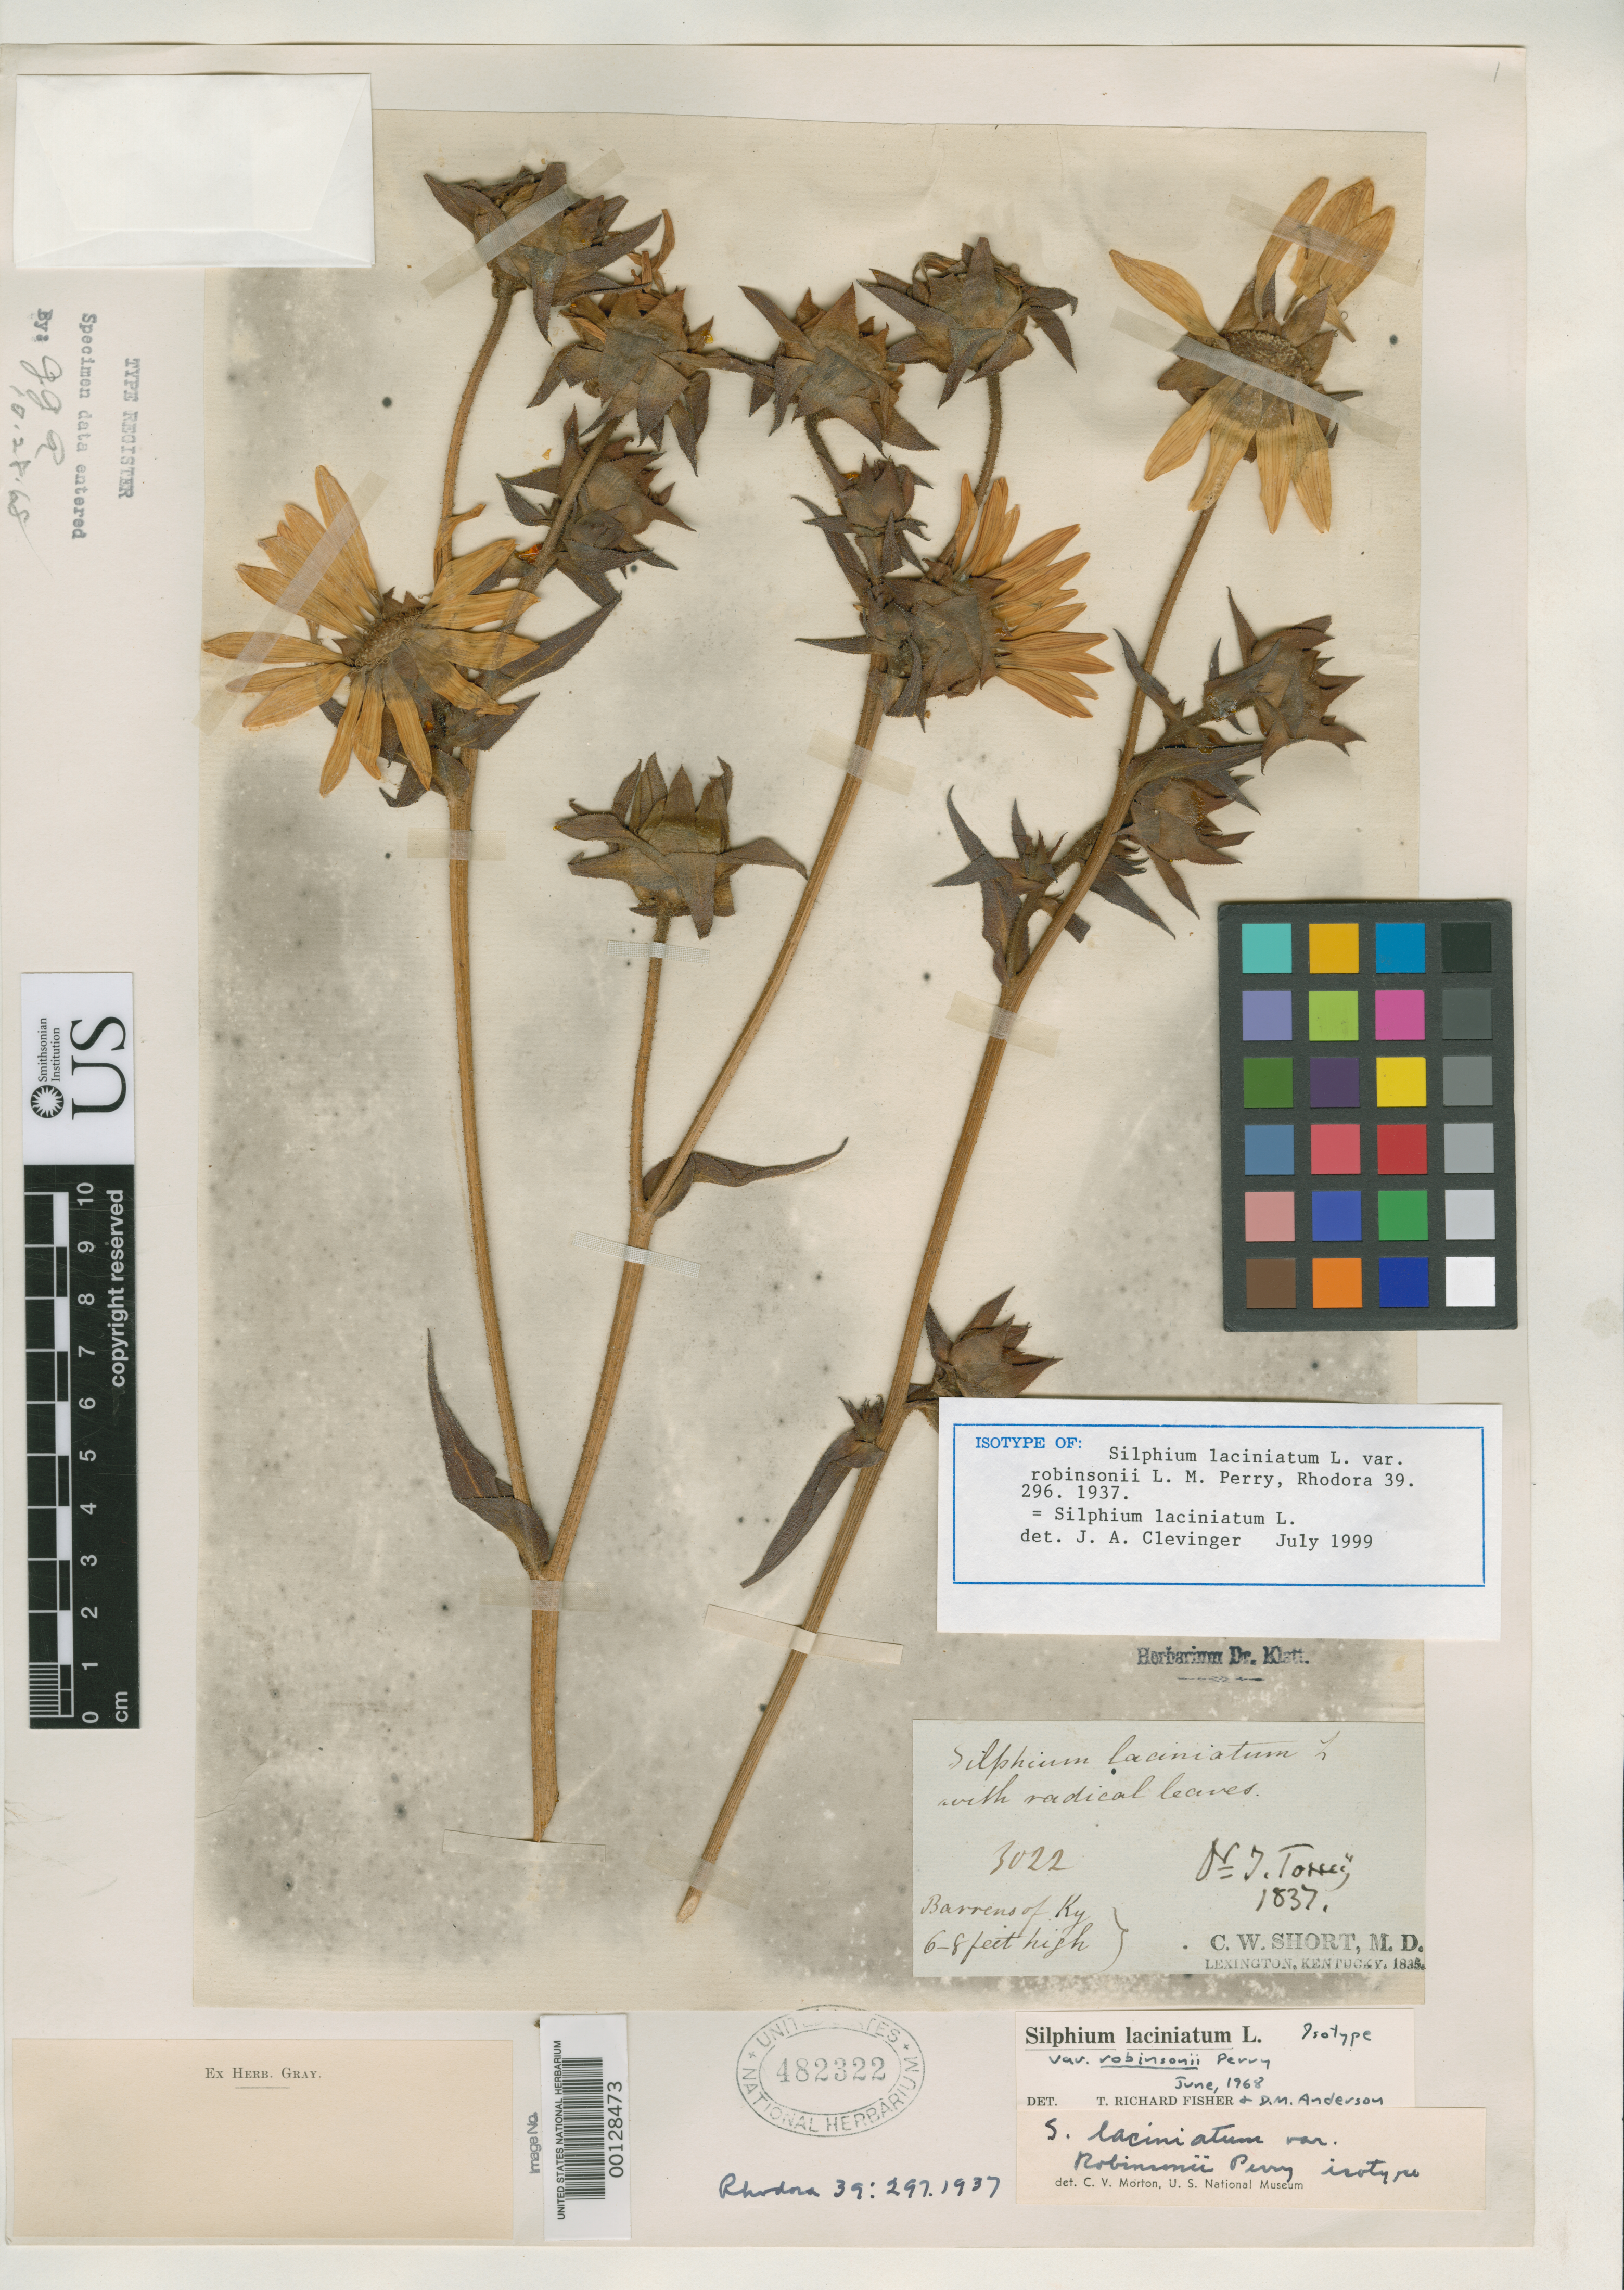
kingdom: Plantae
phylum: Tracheophyta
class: Magnoliopsida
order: Asterales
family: Asteraceae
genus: Silphium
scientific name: Silphium laciniatum var. robinsonii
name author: L.M. Perry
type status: Isotype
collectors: C. W. Short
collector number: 3022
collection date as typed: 1835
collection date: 1835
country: United States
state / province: Kentucky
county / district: Fayette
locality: Lexington.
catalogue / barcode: US 482322